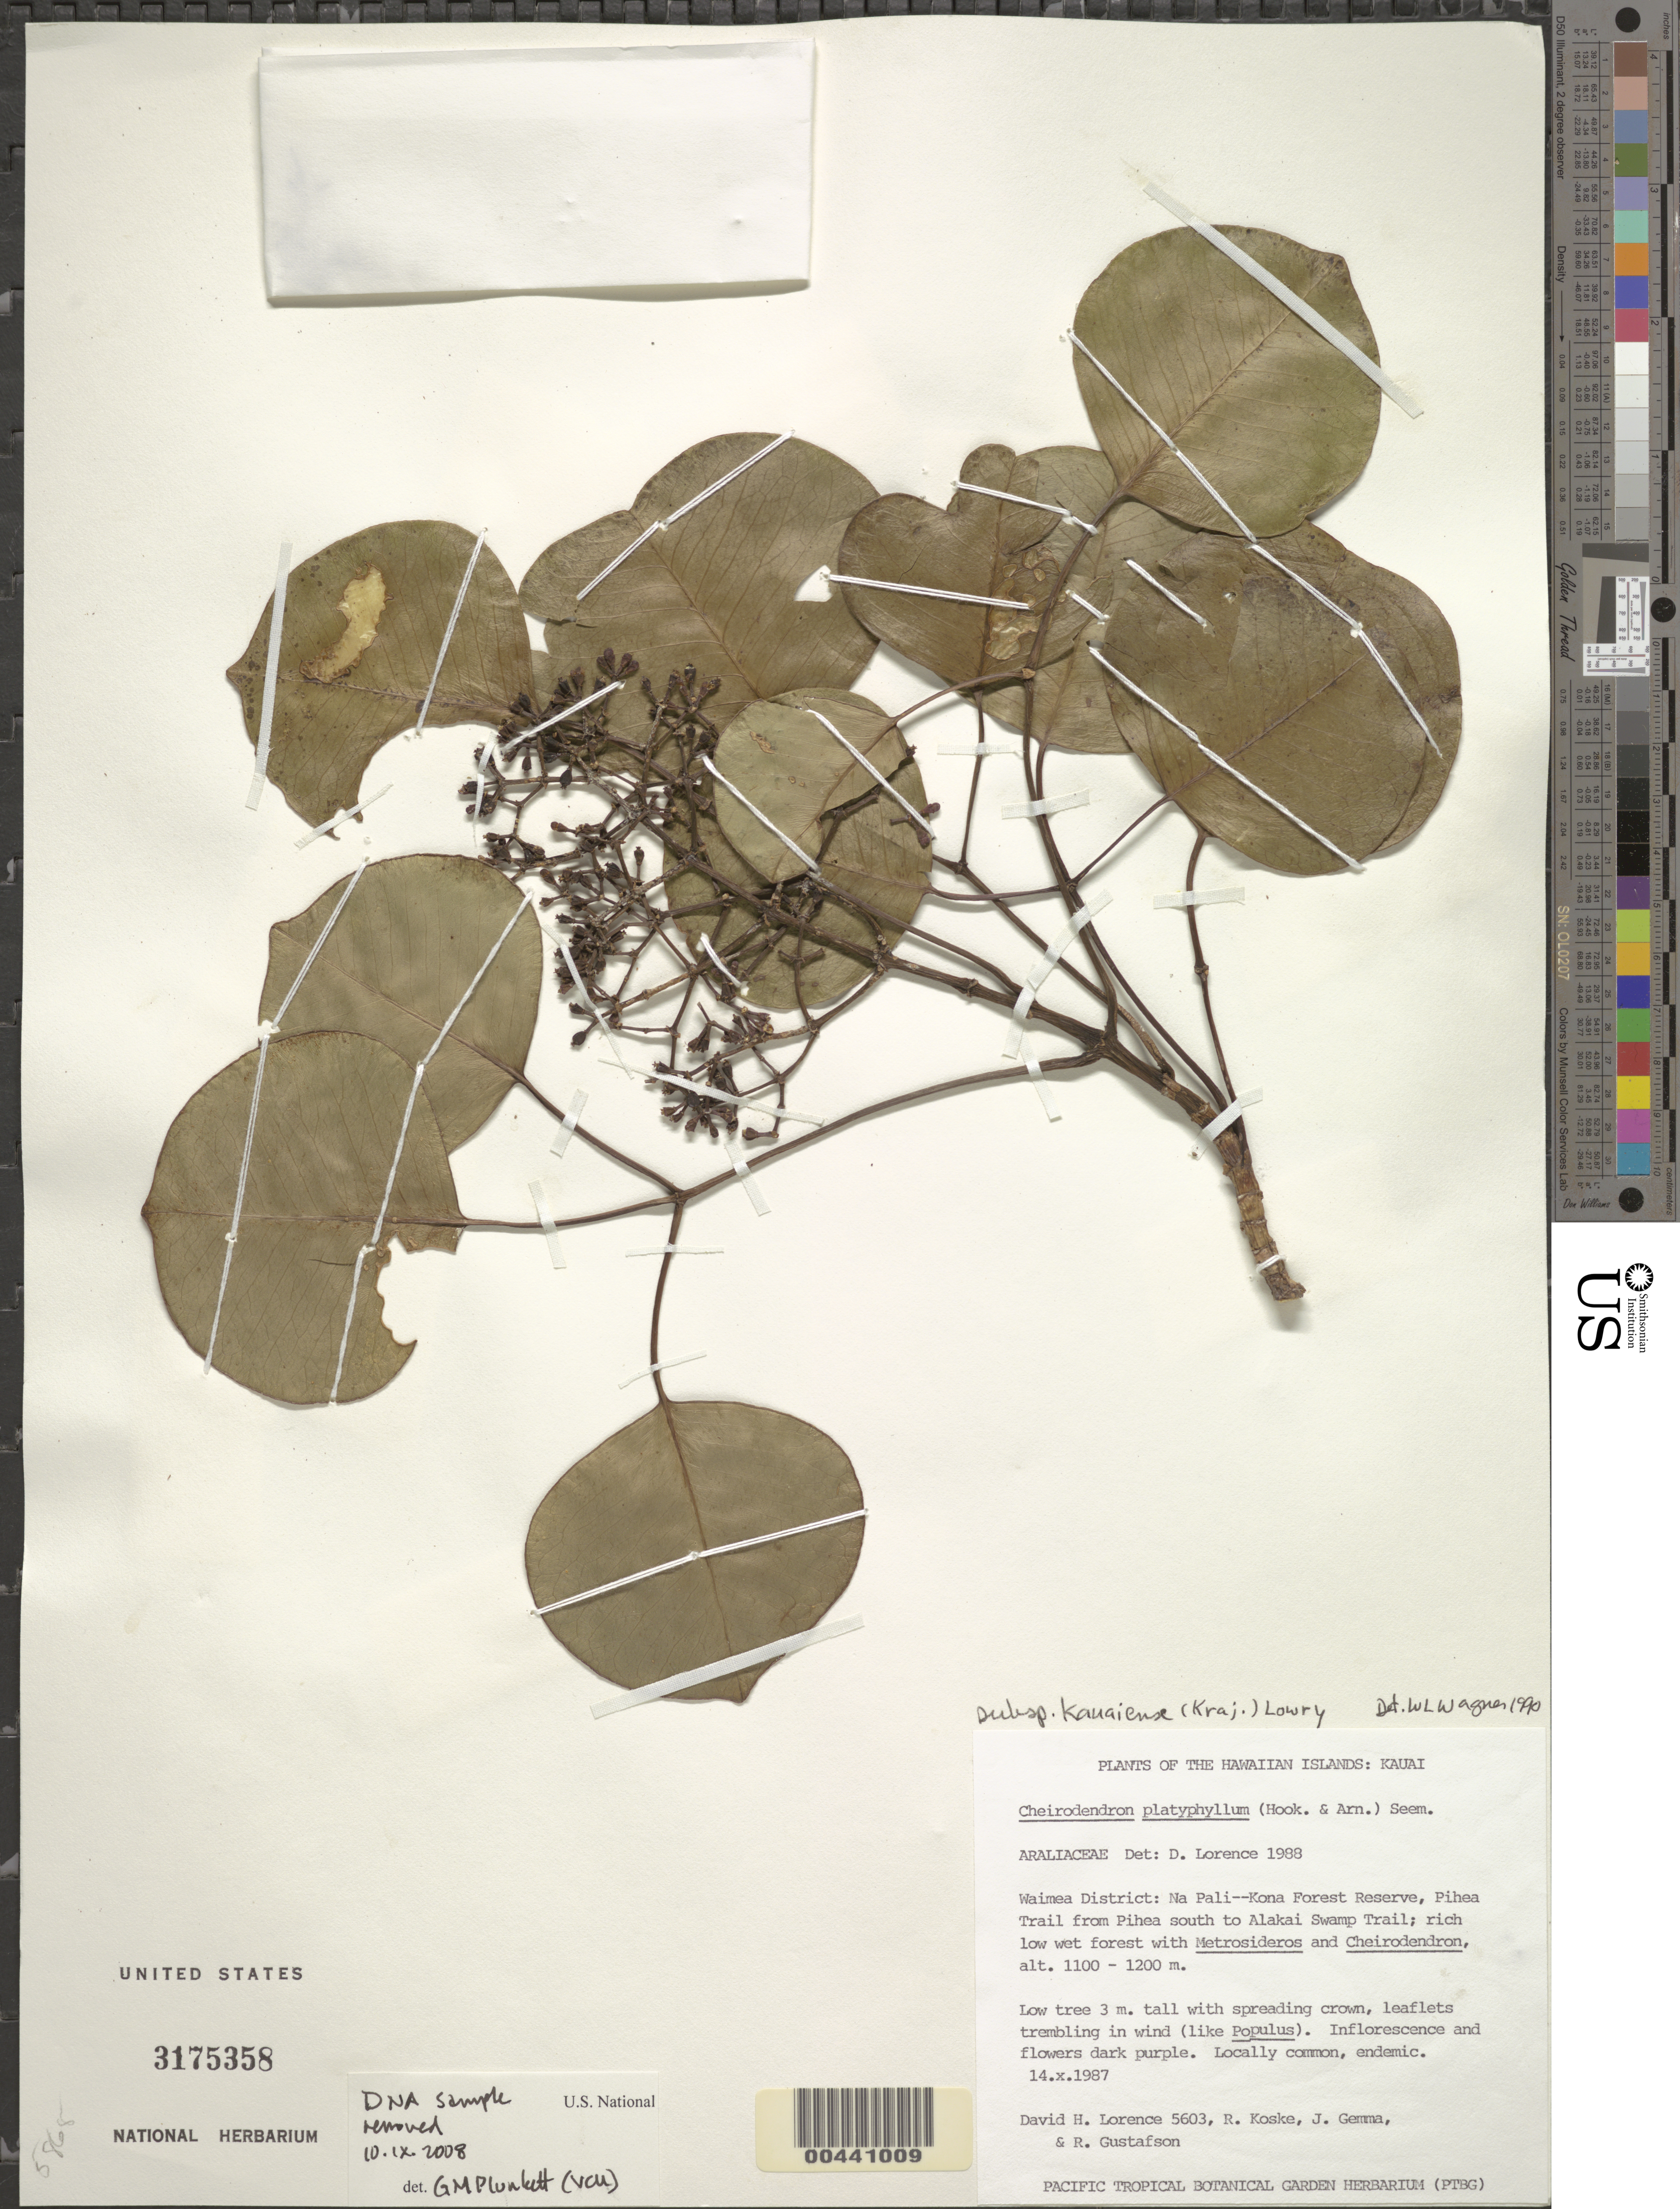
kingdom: Plantae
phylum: Tracheophyta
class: Magnoliopsida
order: Apiales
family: Araliaceae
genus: Cheirodendron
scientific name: Cheirodendron platyphyllum subsp. kauaiense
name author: (Krajina) Lowry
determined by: Wagner, W. L., (BOT), Smithsonian Institution - National Museum of Natural History (UNITED STATES)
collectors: D. Lorence, R. Koske, J. Gemma & R. Gustafson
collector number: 5603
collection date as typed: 14 Oct 1987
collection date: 1987-10-14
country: United States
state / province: Hawaii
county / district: Kauai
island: Kaua'i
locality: Waimea District: Na Pali-Kona Forest Reserve, Pihea Trail from Pihea south to Alakai Swamp Trail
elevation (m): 1100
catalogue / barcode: US 3175358